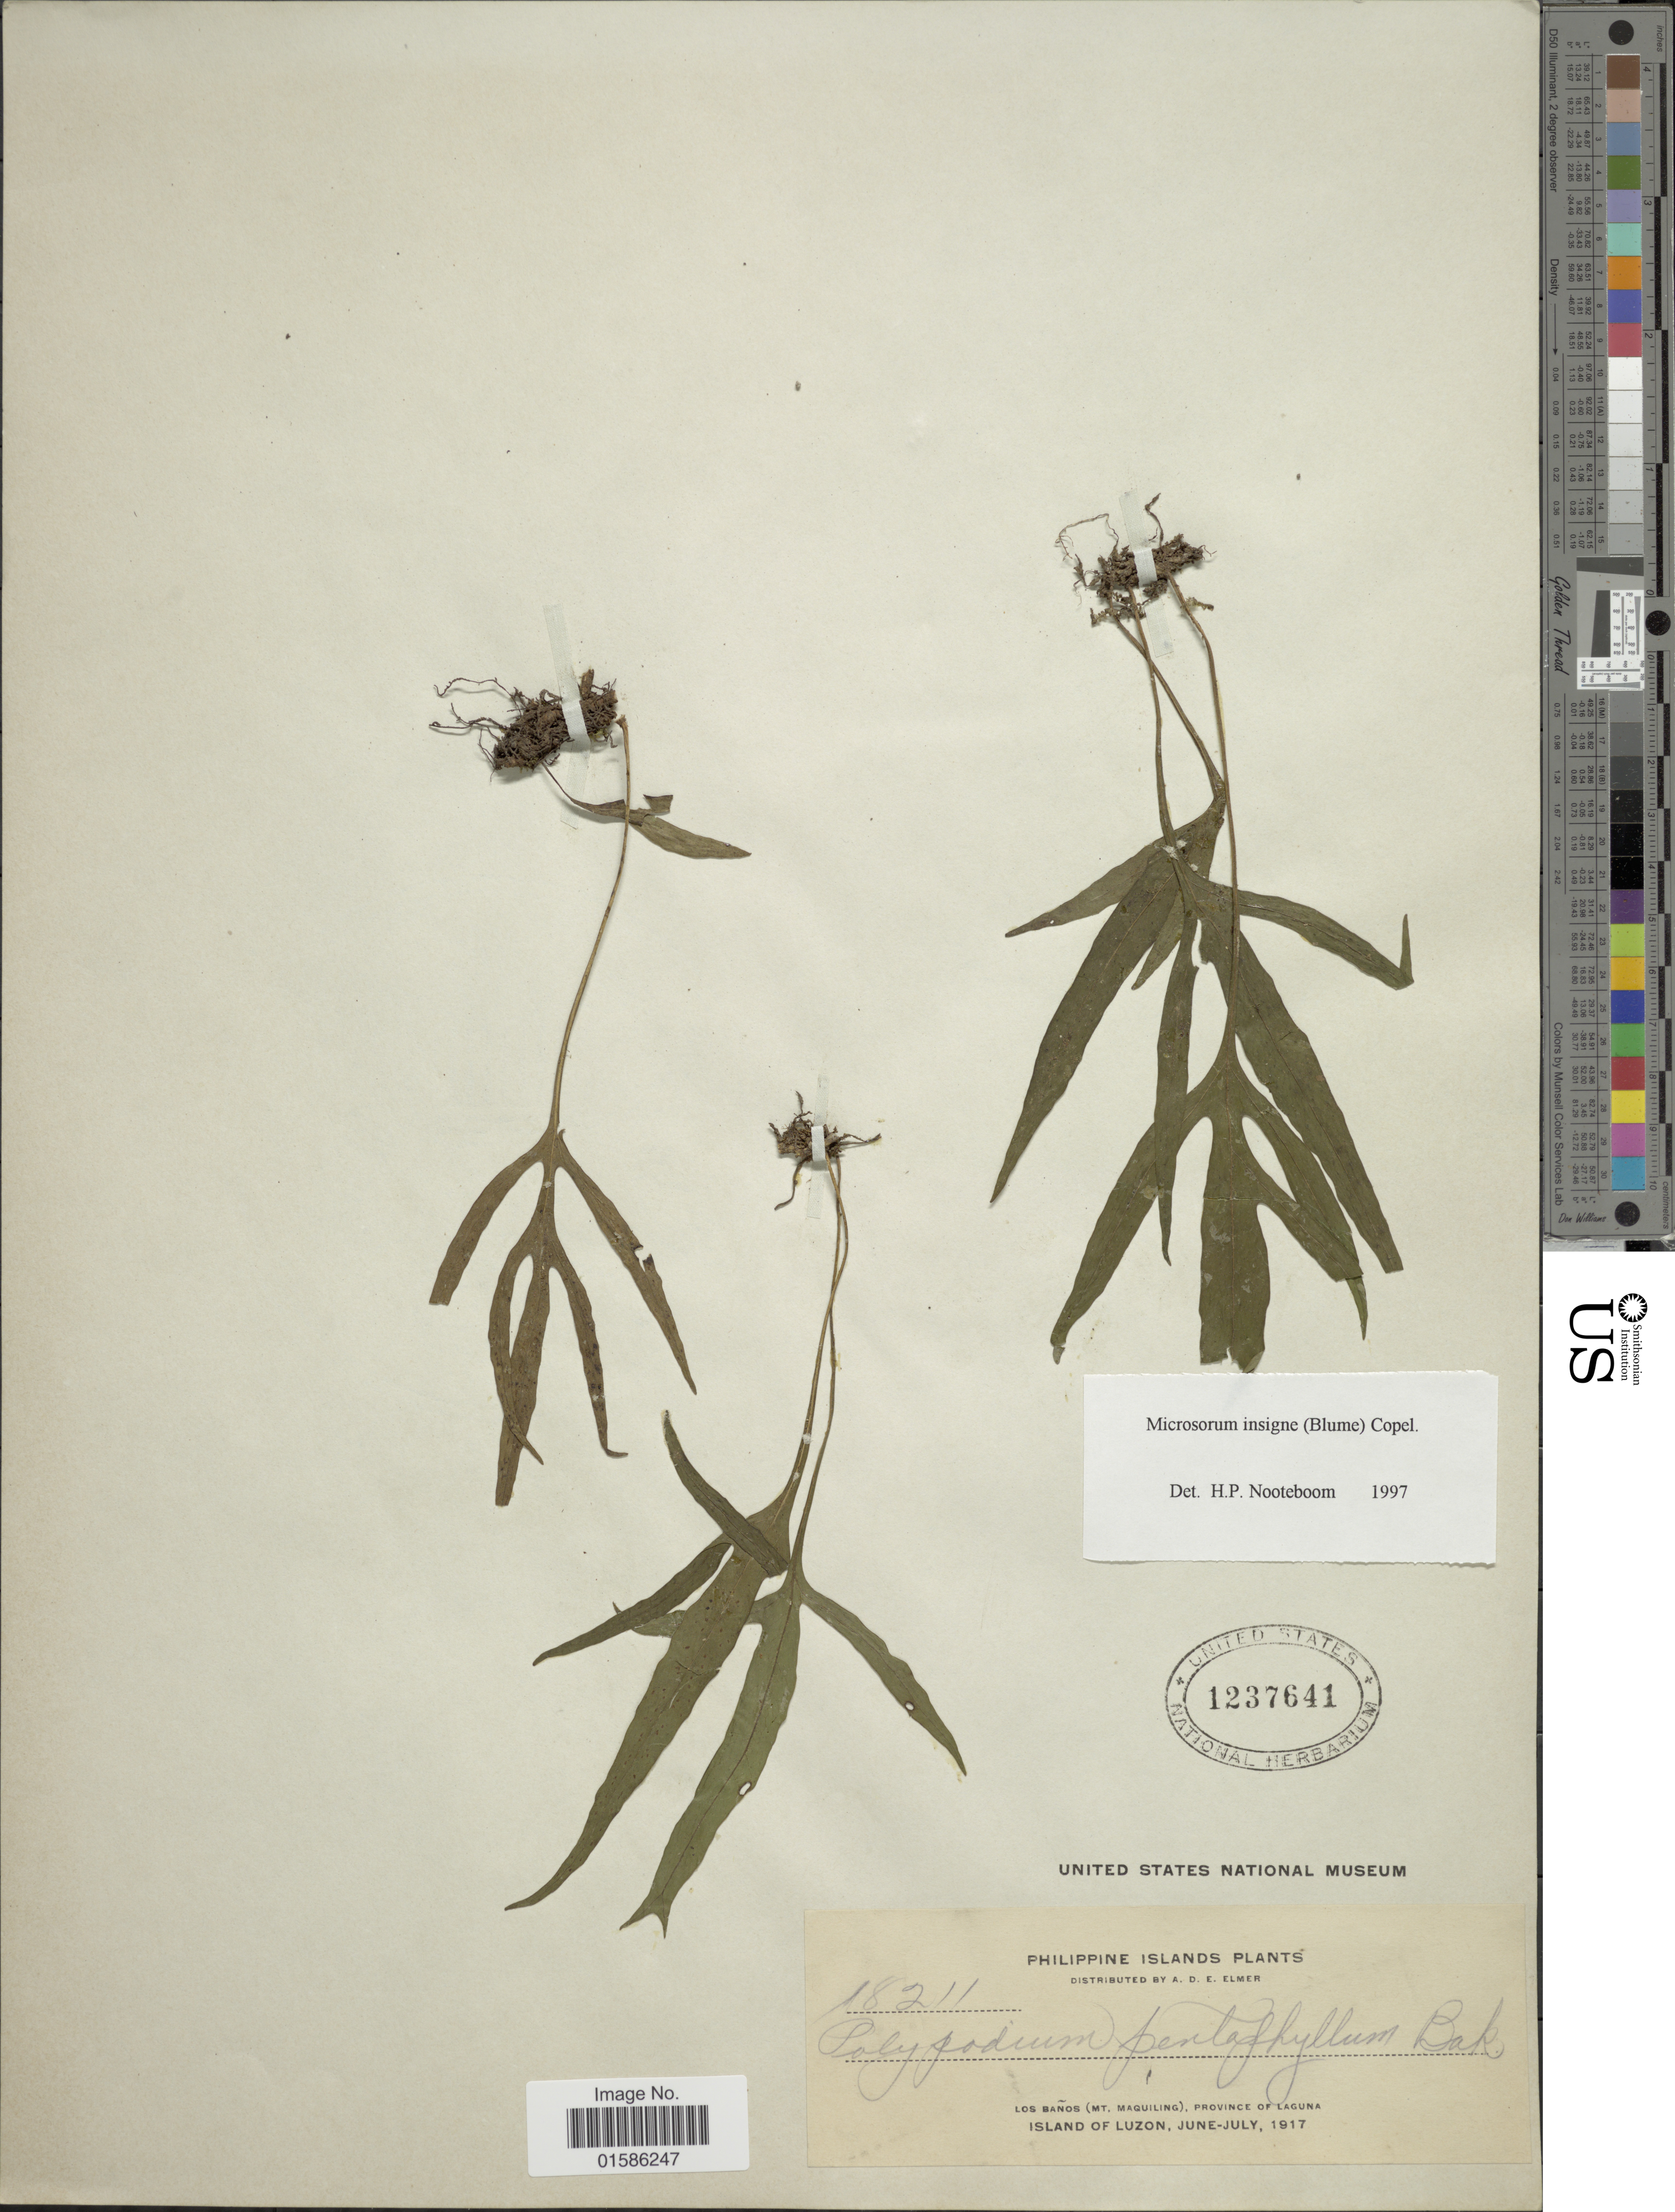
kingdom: Plantae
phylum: Tracheophyta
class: Polypodiopsida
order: Polypodiales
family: Polypodiaceae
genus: Microsorum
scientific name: Microsorum insigne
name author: (Blume) Copel.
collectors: A. D. E. Elmer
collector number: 18211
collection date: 1917-06/1917-07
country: Philippines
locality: Philippine Islands, Los Bañis (Mt. Maquiling), Province of Laguna, Island of Luzon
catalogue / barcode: US 1237641